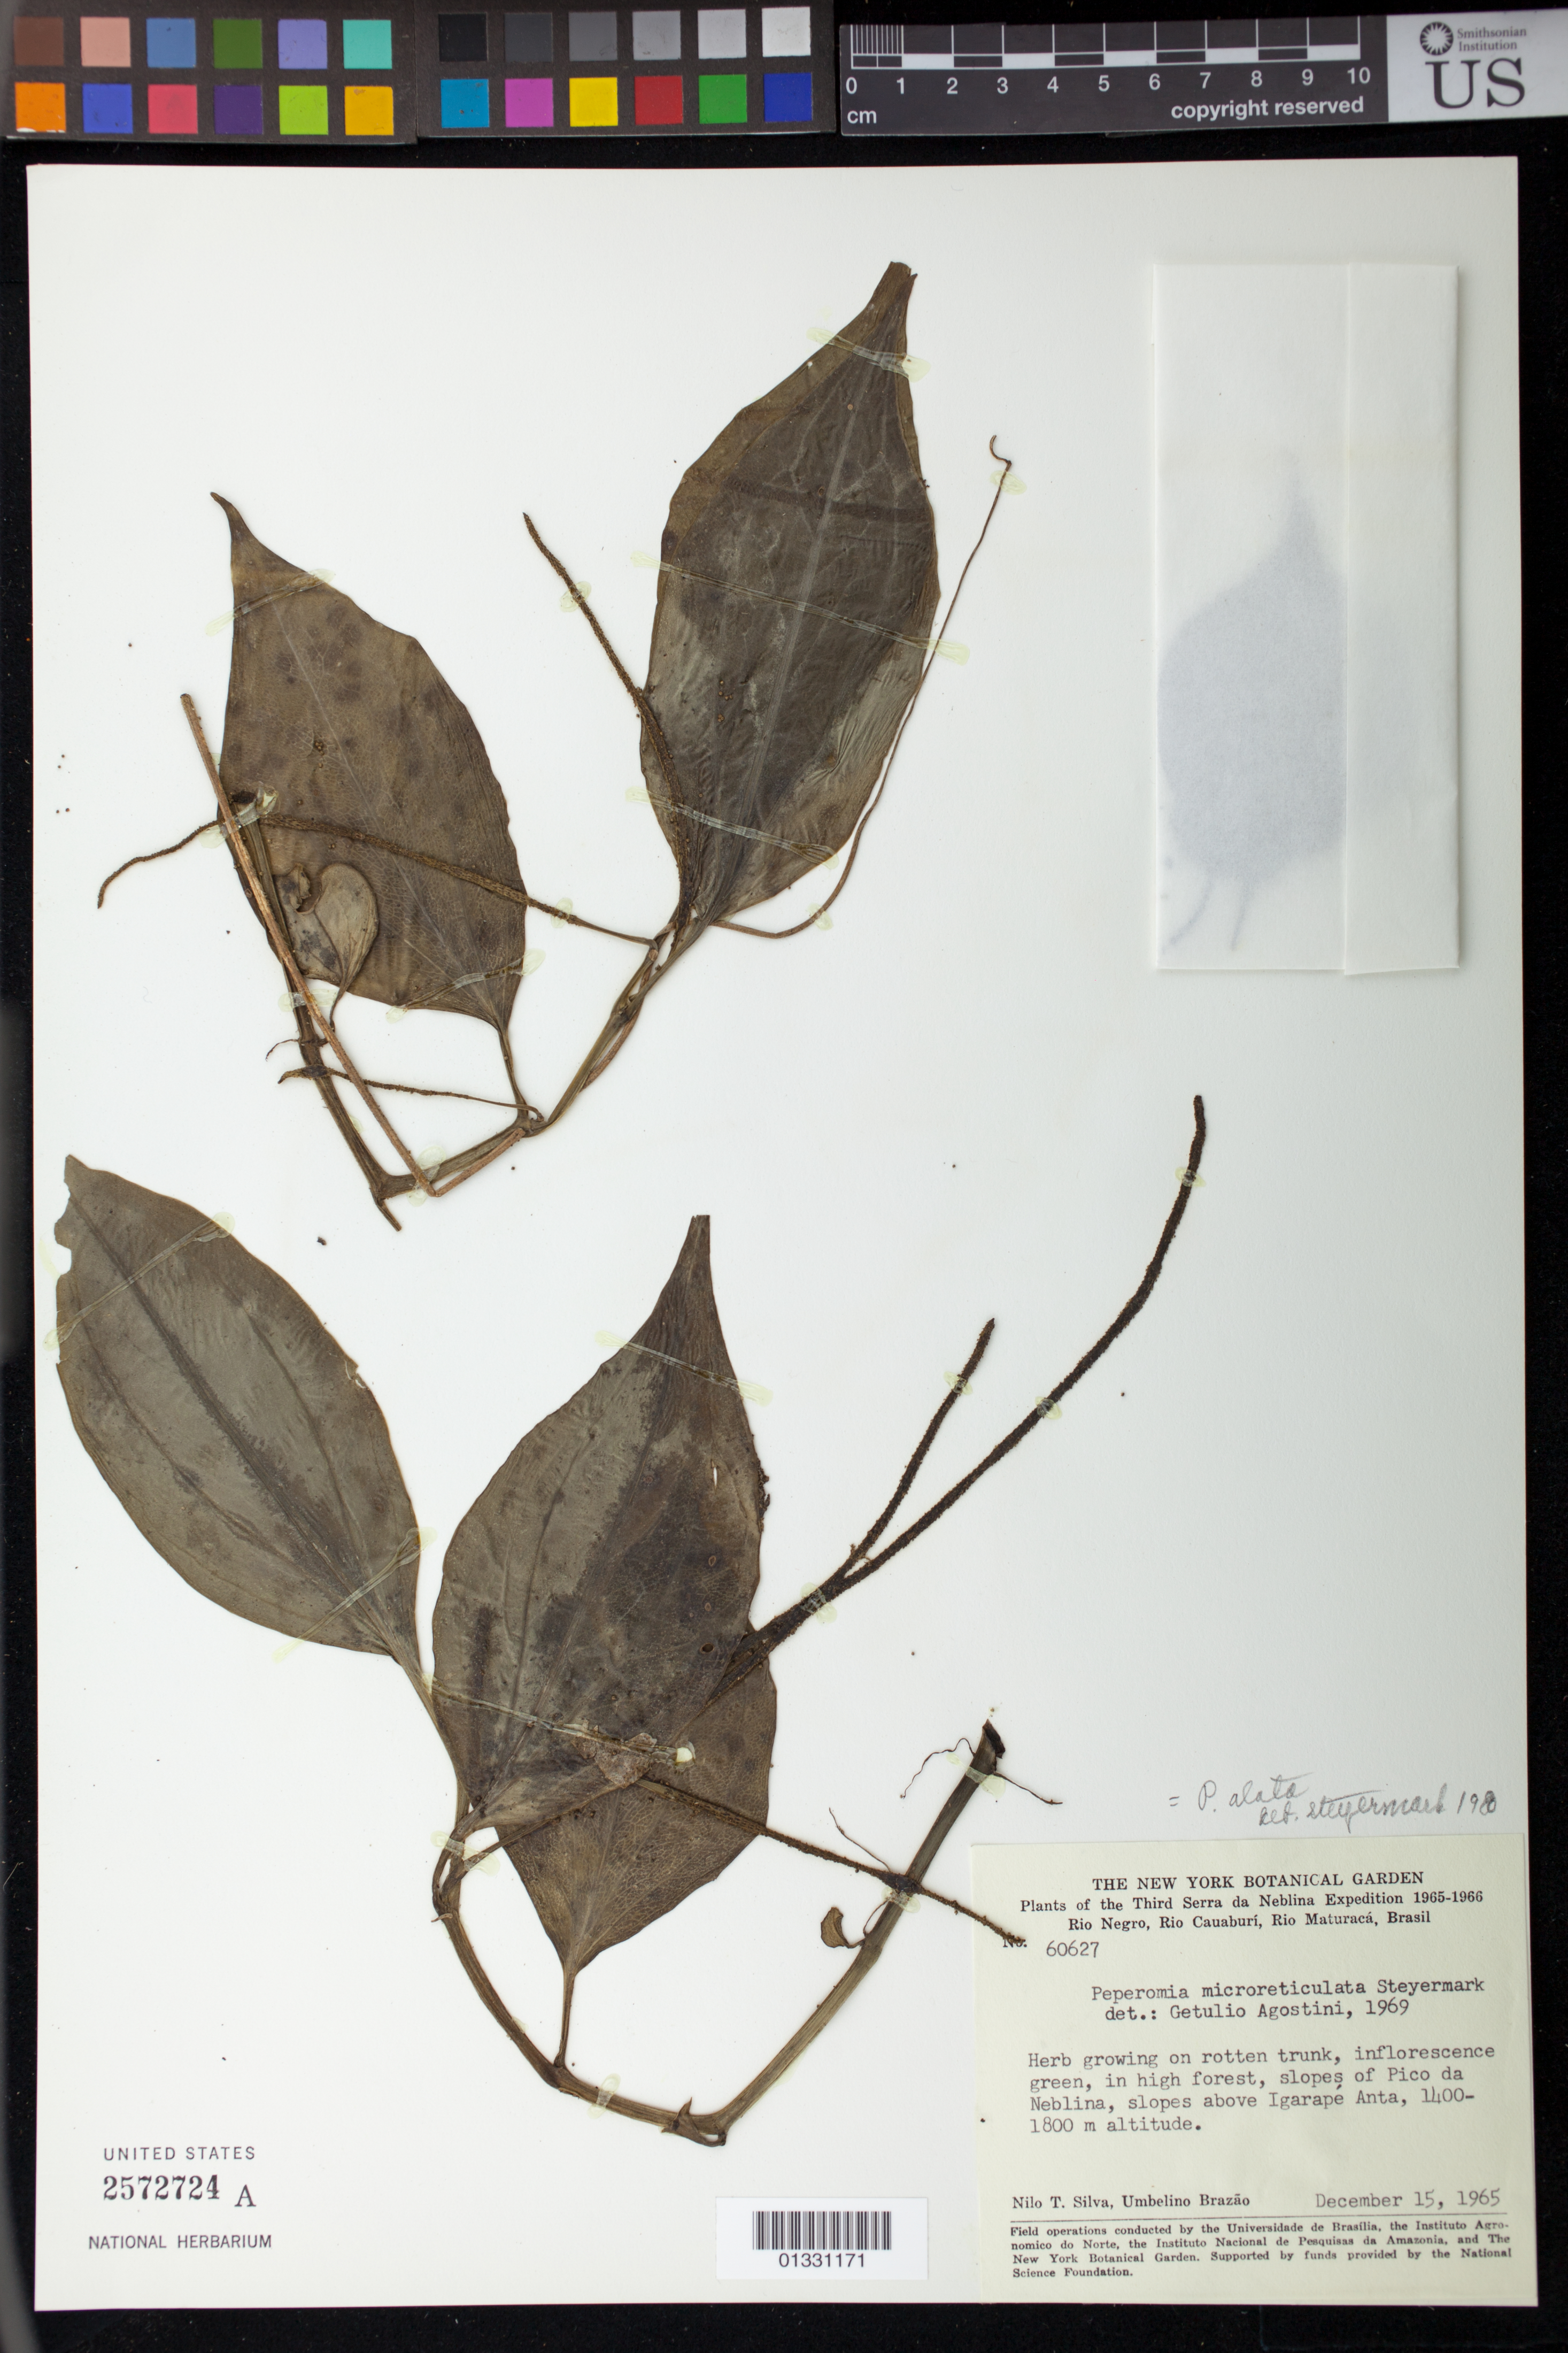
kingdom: Plantae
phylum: Tracheophyta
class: Magnoliopsida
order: Piperales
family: Piperaceae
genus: Peperomia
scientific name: Peperomia alata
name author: Ruiz & Pav.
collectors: N. T. Silva & U. Brazão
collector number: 60627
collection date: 1965-12-15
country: Brazil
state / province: Amazonas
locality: Slopes of Pico da Neblina, slopes above Igarapé Anta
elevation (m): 1400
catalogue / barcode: US 2572724A